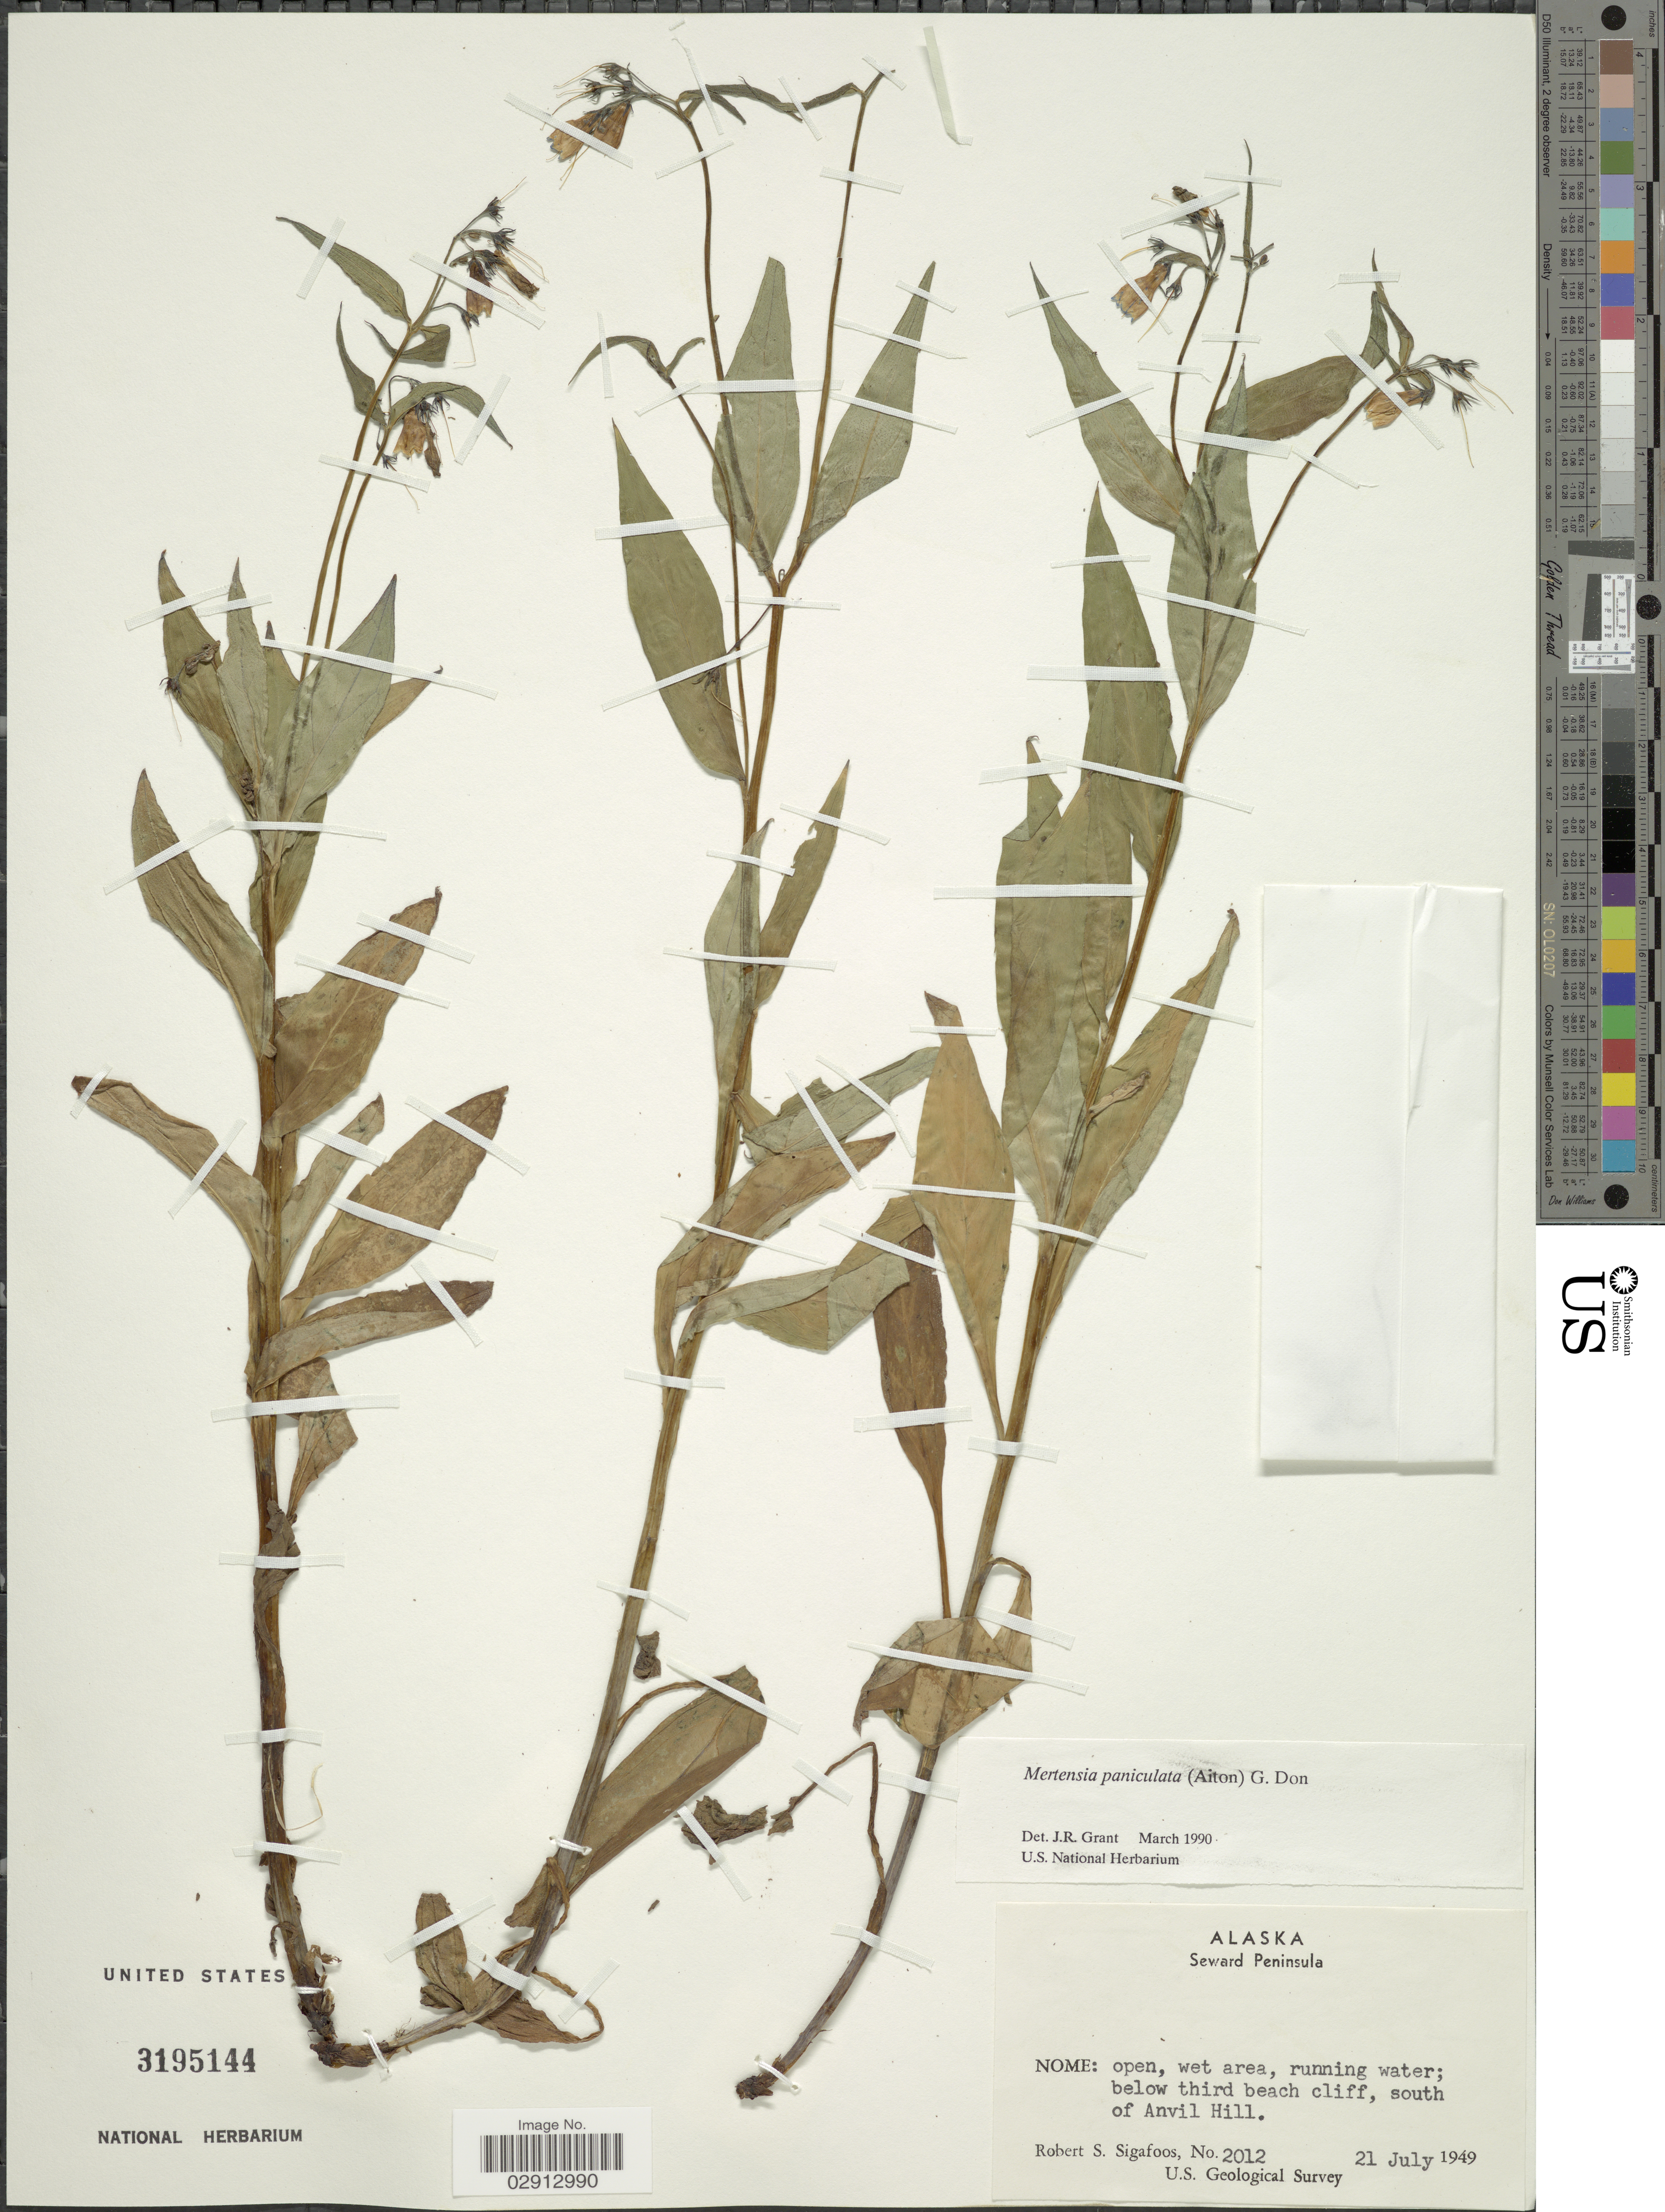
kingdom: Plantae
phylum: Tracheophyta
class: Magnoliopsida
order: Boraginales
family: Boraginaceae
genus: Mertensia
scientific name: Mertensia paniculata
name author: (Aiton) G. Don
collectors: R. Sigafoos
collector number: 2012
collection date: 1949-07-21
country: United States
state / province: Alaska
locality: Seward Peninsula. Nome, below third beach cliff, south of Anvil Hill.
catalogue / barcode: US 3195144